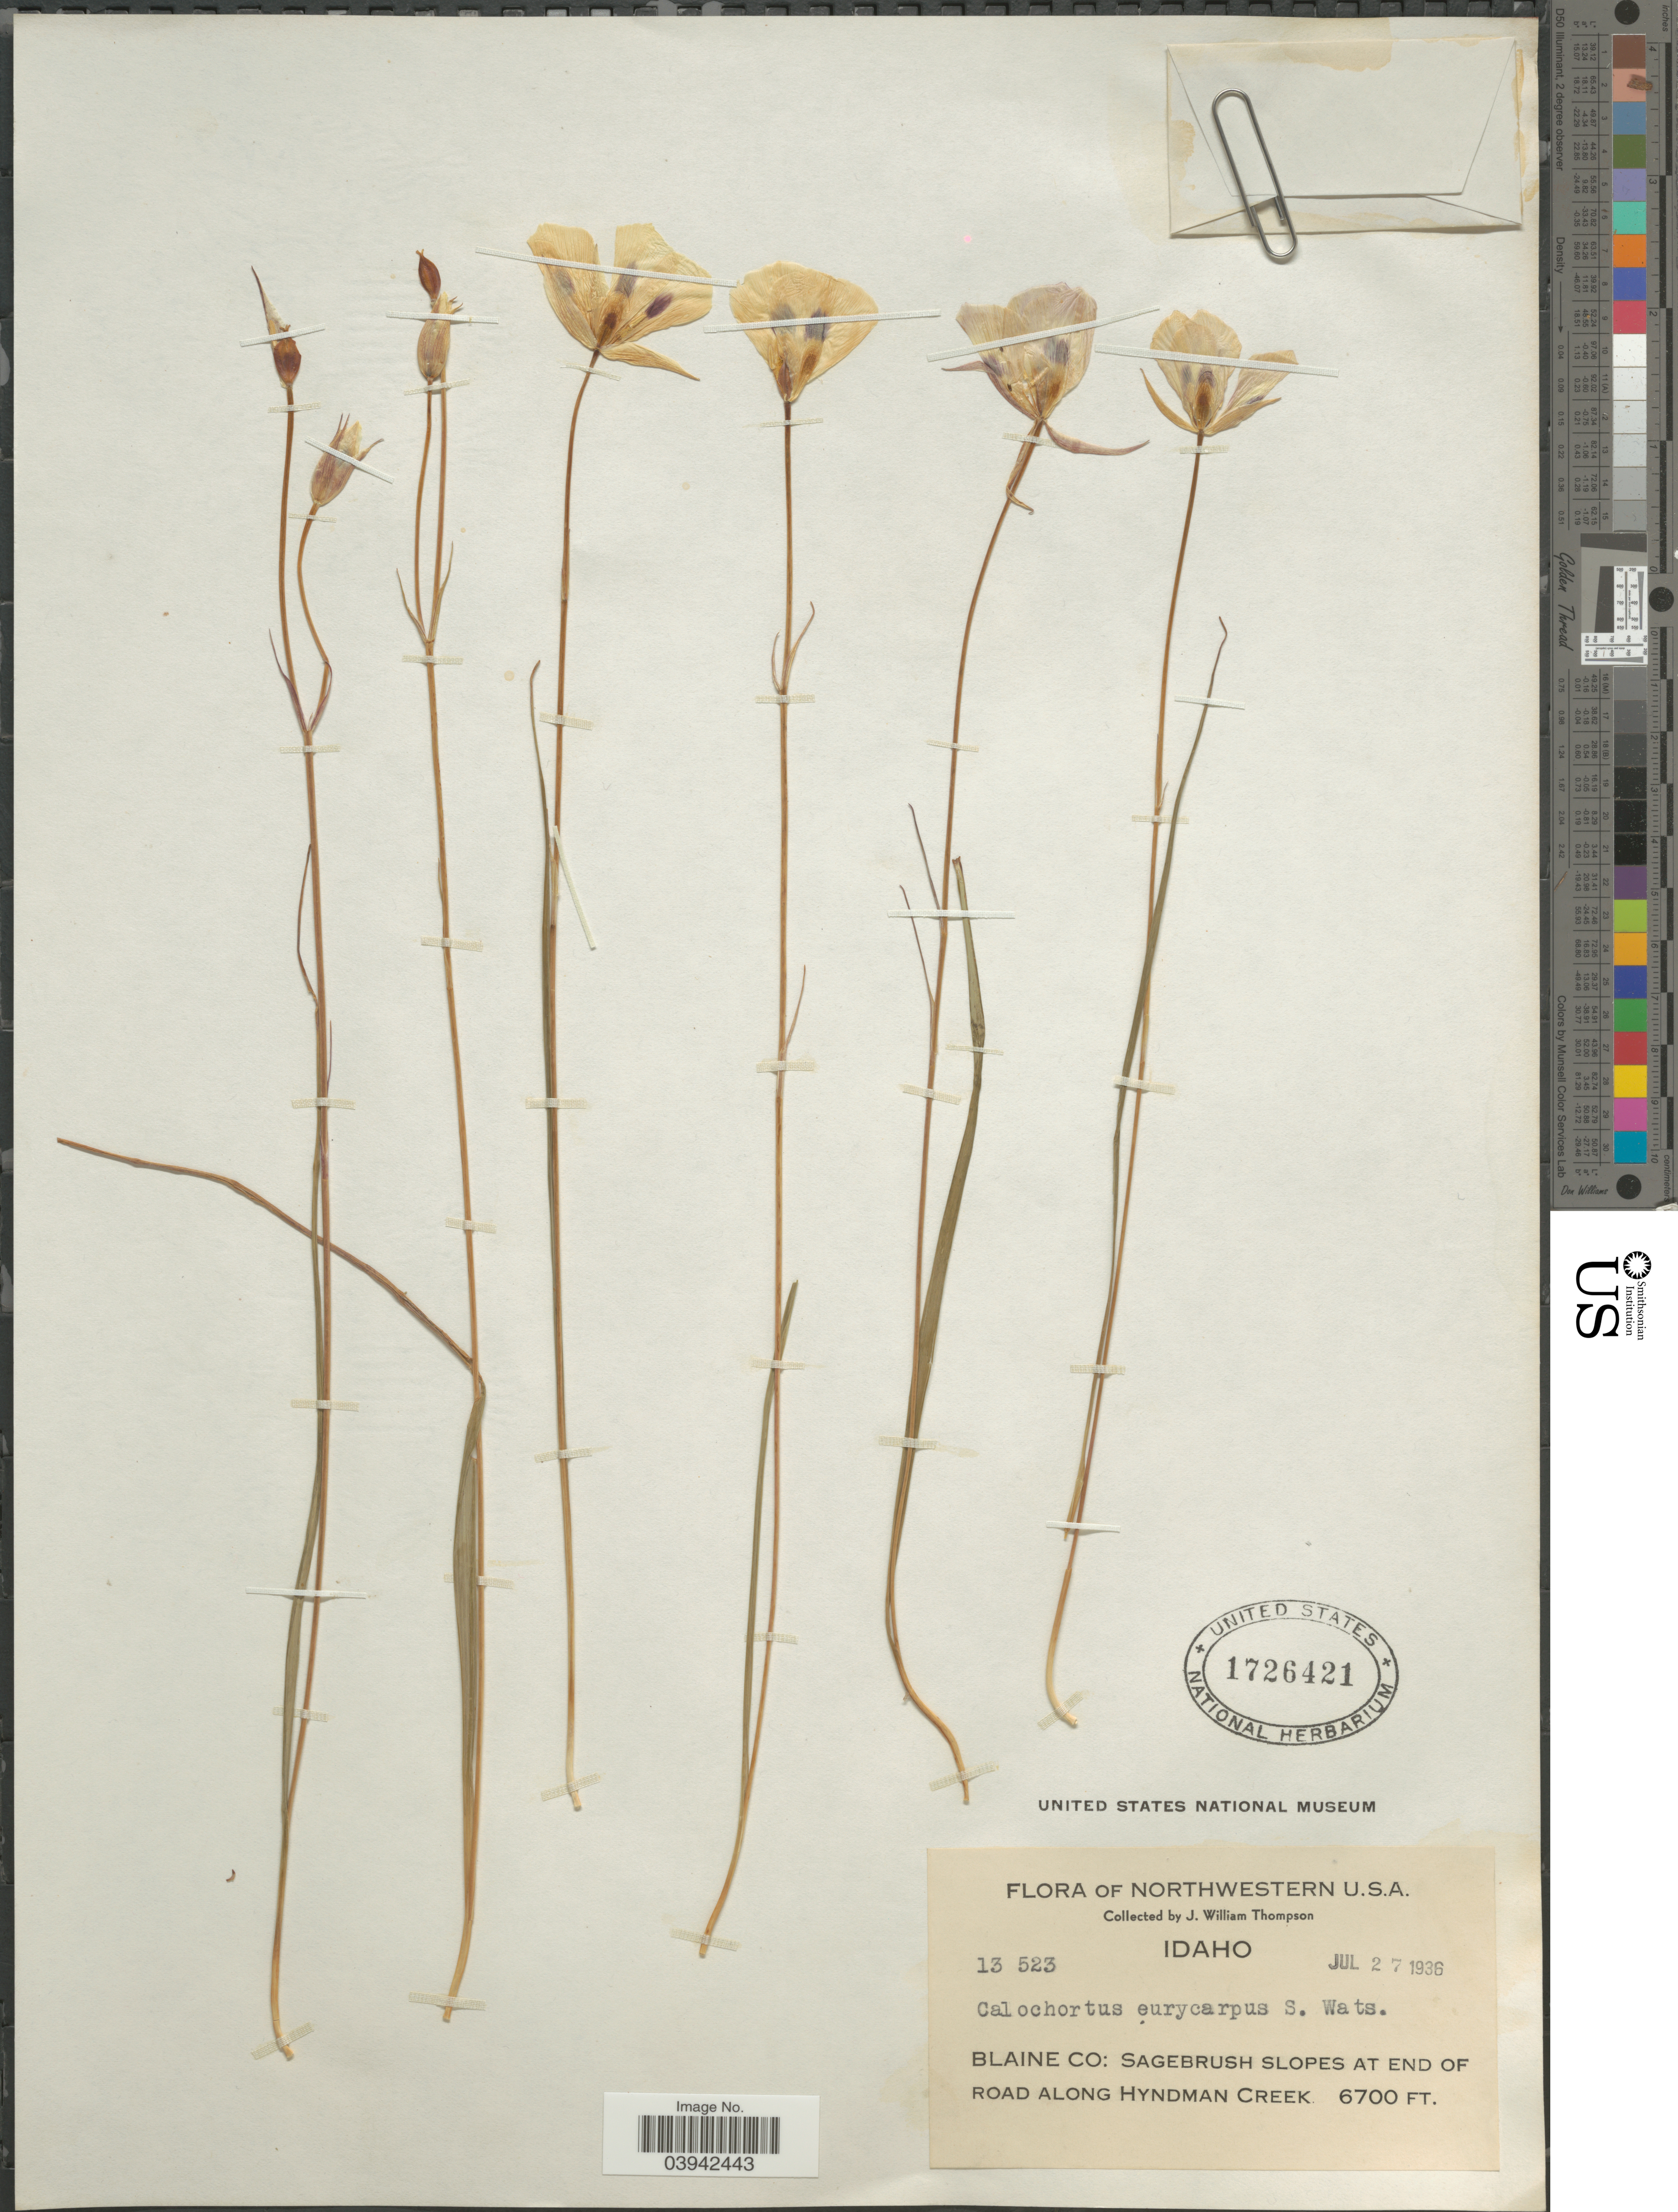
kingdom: Plantae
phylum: Tracheophyta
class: Liliopsida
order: Liliales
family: Liliaceae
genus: Calochortus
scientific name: Calochortus eurycarpus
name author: S. Watson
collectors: J. W. Thompson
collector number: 13523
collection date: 1936-07-27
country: United States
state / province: Idaho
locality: Northwestern U.S.A. Blaine Co: Sagebrush slopes at end of road along Hyndman Creek.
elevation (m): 2042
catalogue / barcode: US 1726421